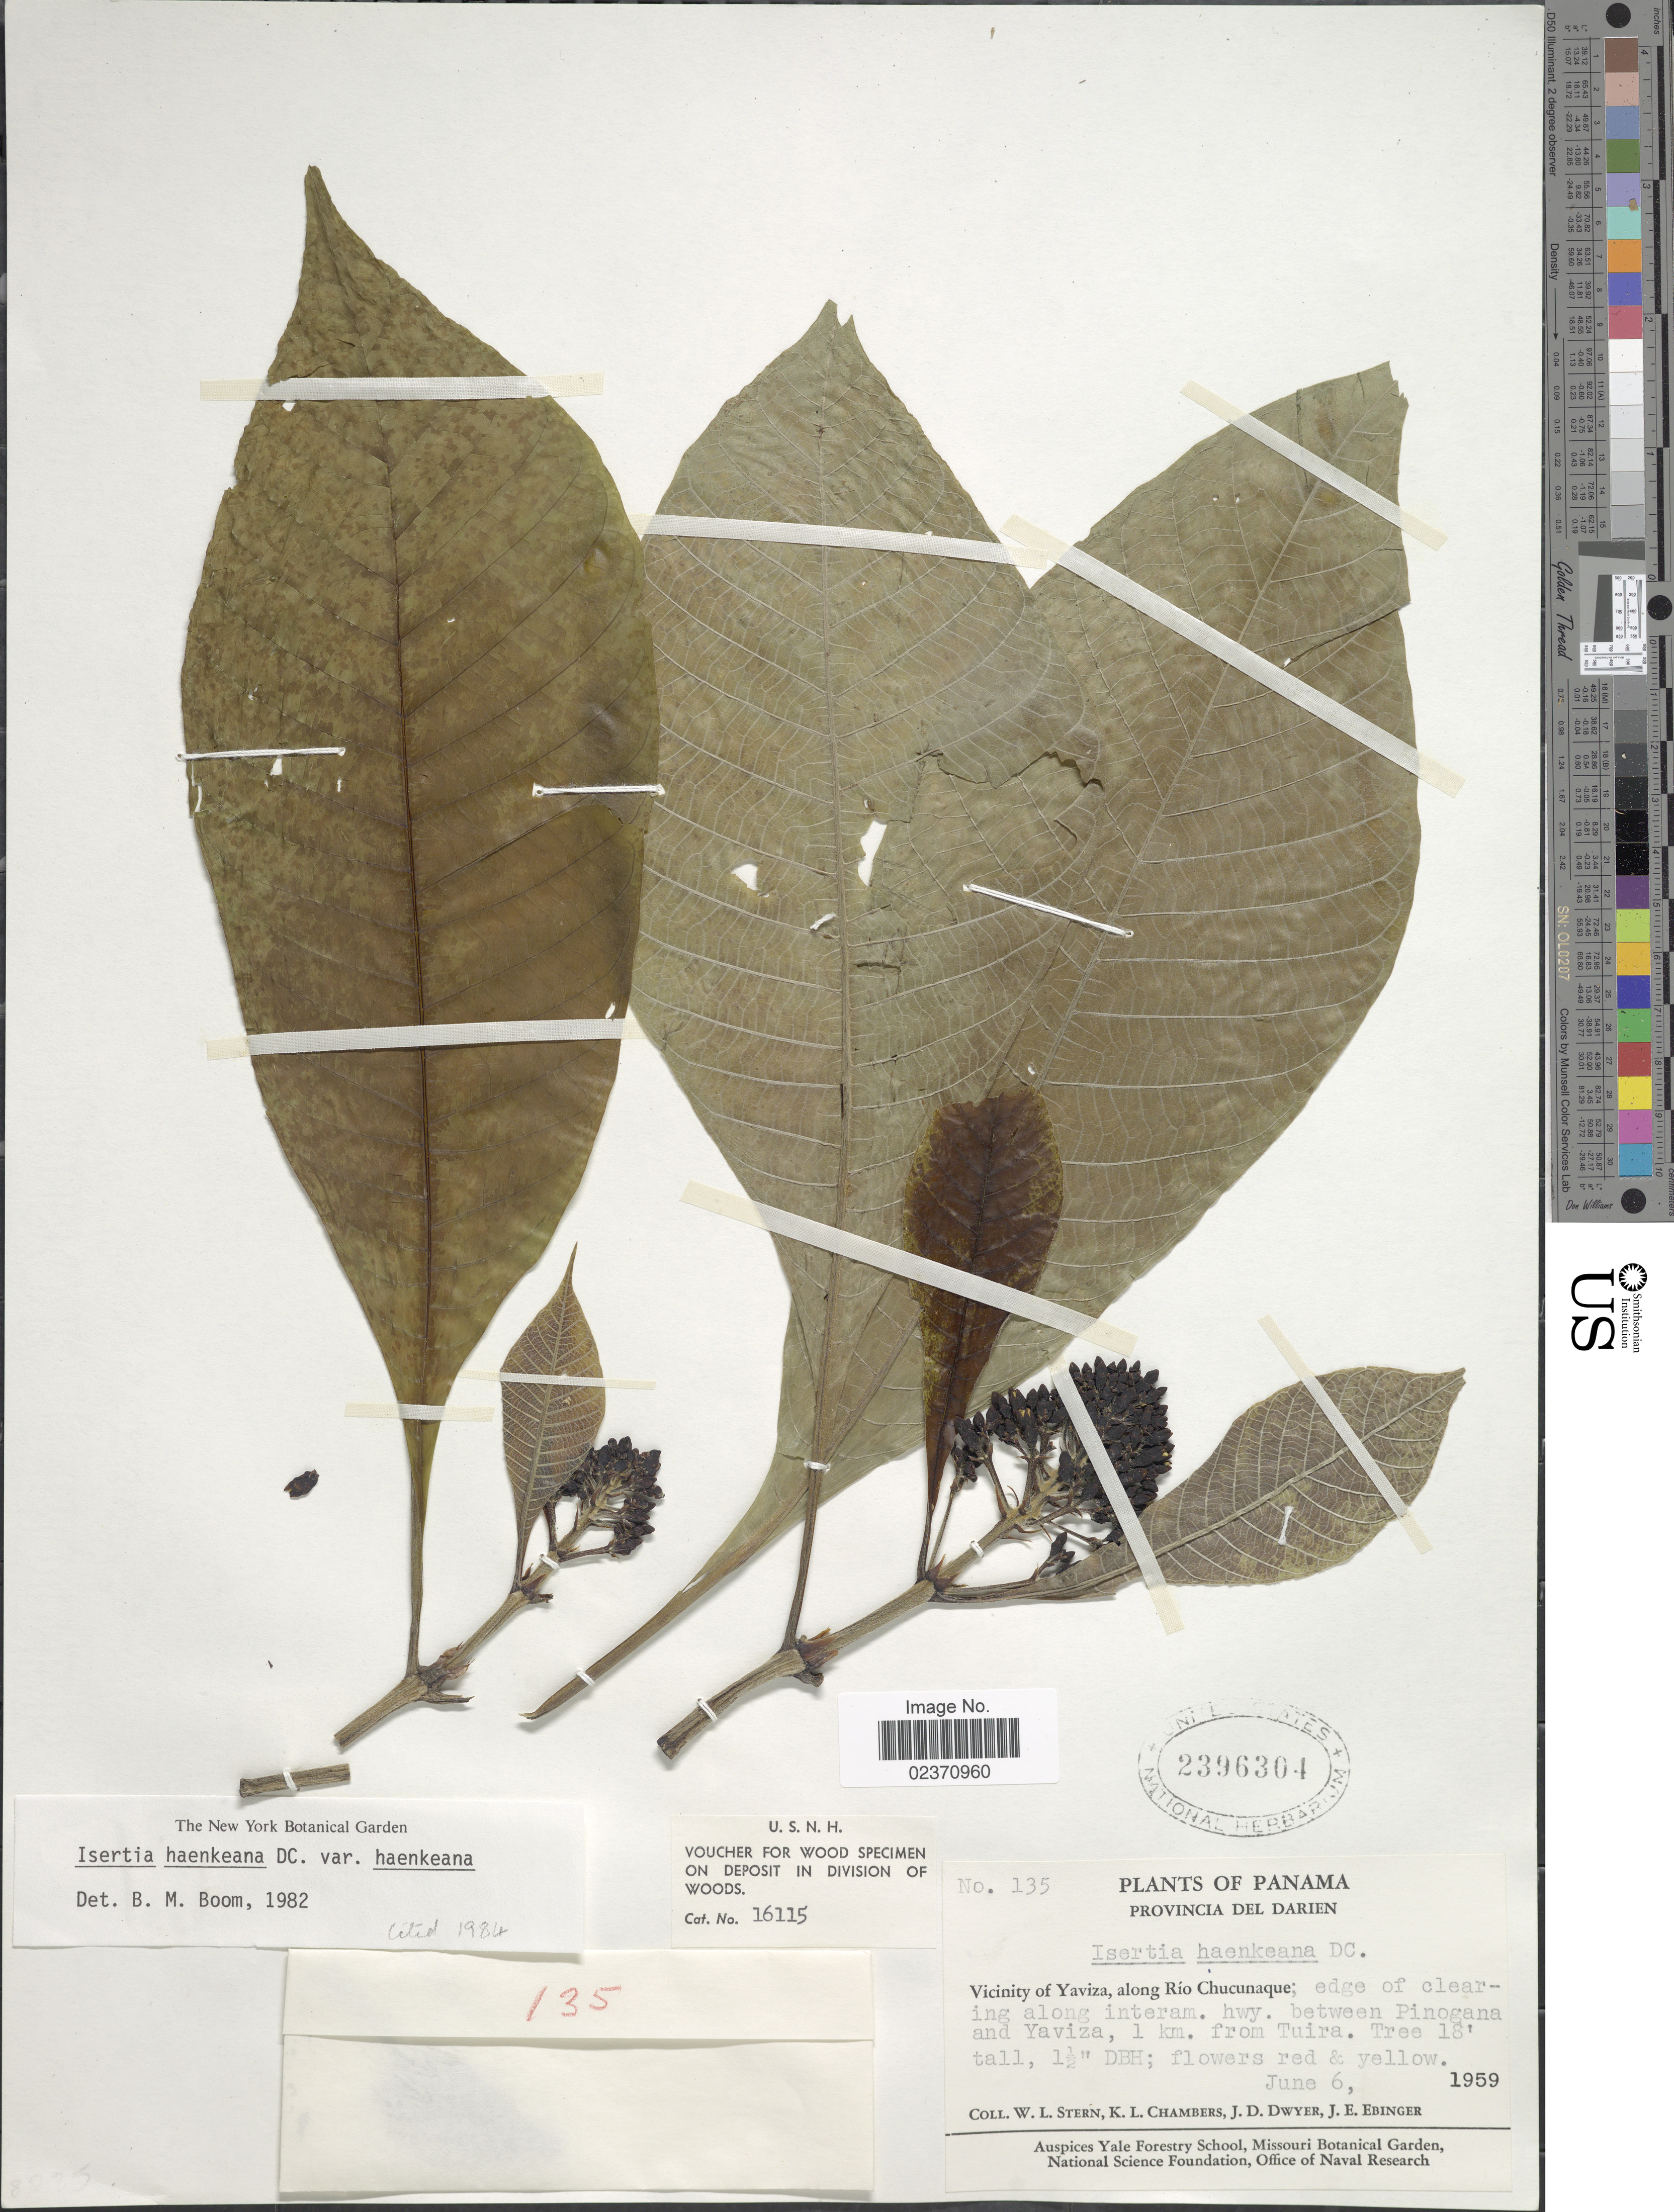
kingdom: Plantae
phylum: Tracheophyta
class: Magnoliopsida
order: Gentianales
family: Rubiaceae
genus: Isertia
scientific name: Isertia haenkeana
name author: DC.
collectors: W. L. Stern, K. Chambers, J. D. Dwyer & J. Ebinger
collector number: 135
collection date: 1959-06-06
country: Panama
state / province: Darién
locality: Vicinity of Yaviza, along Rio Chucunaque; edge of clearing along interam. hwy, between Pinogana and Yaviza, 1 km. from Tuira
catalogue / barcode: US 2396304